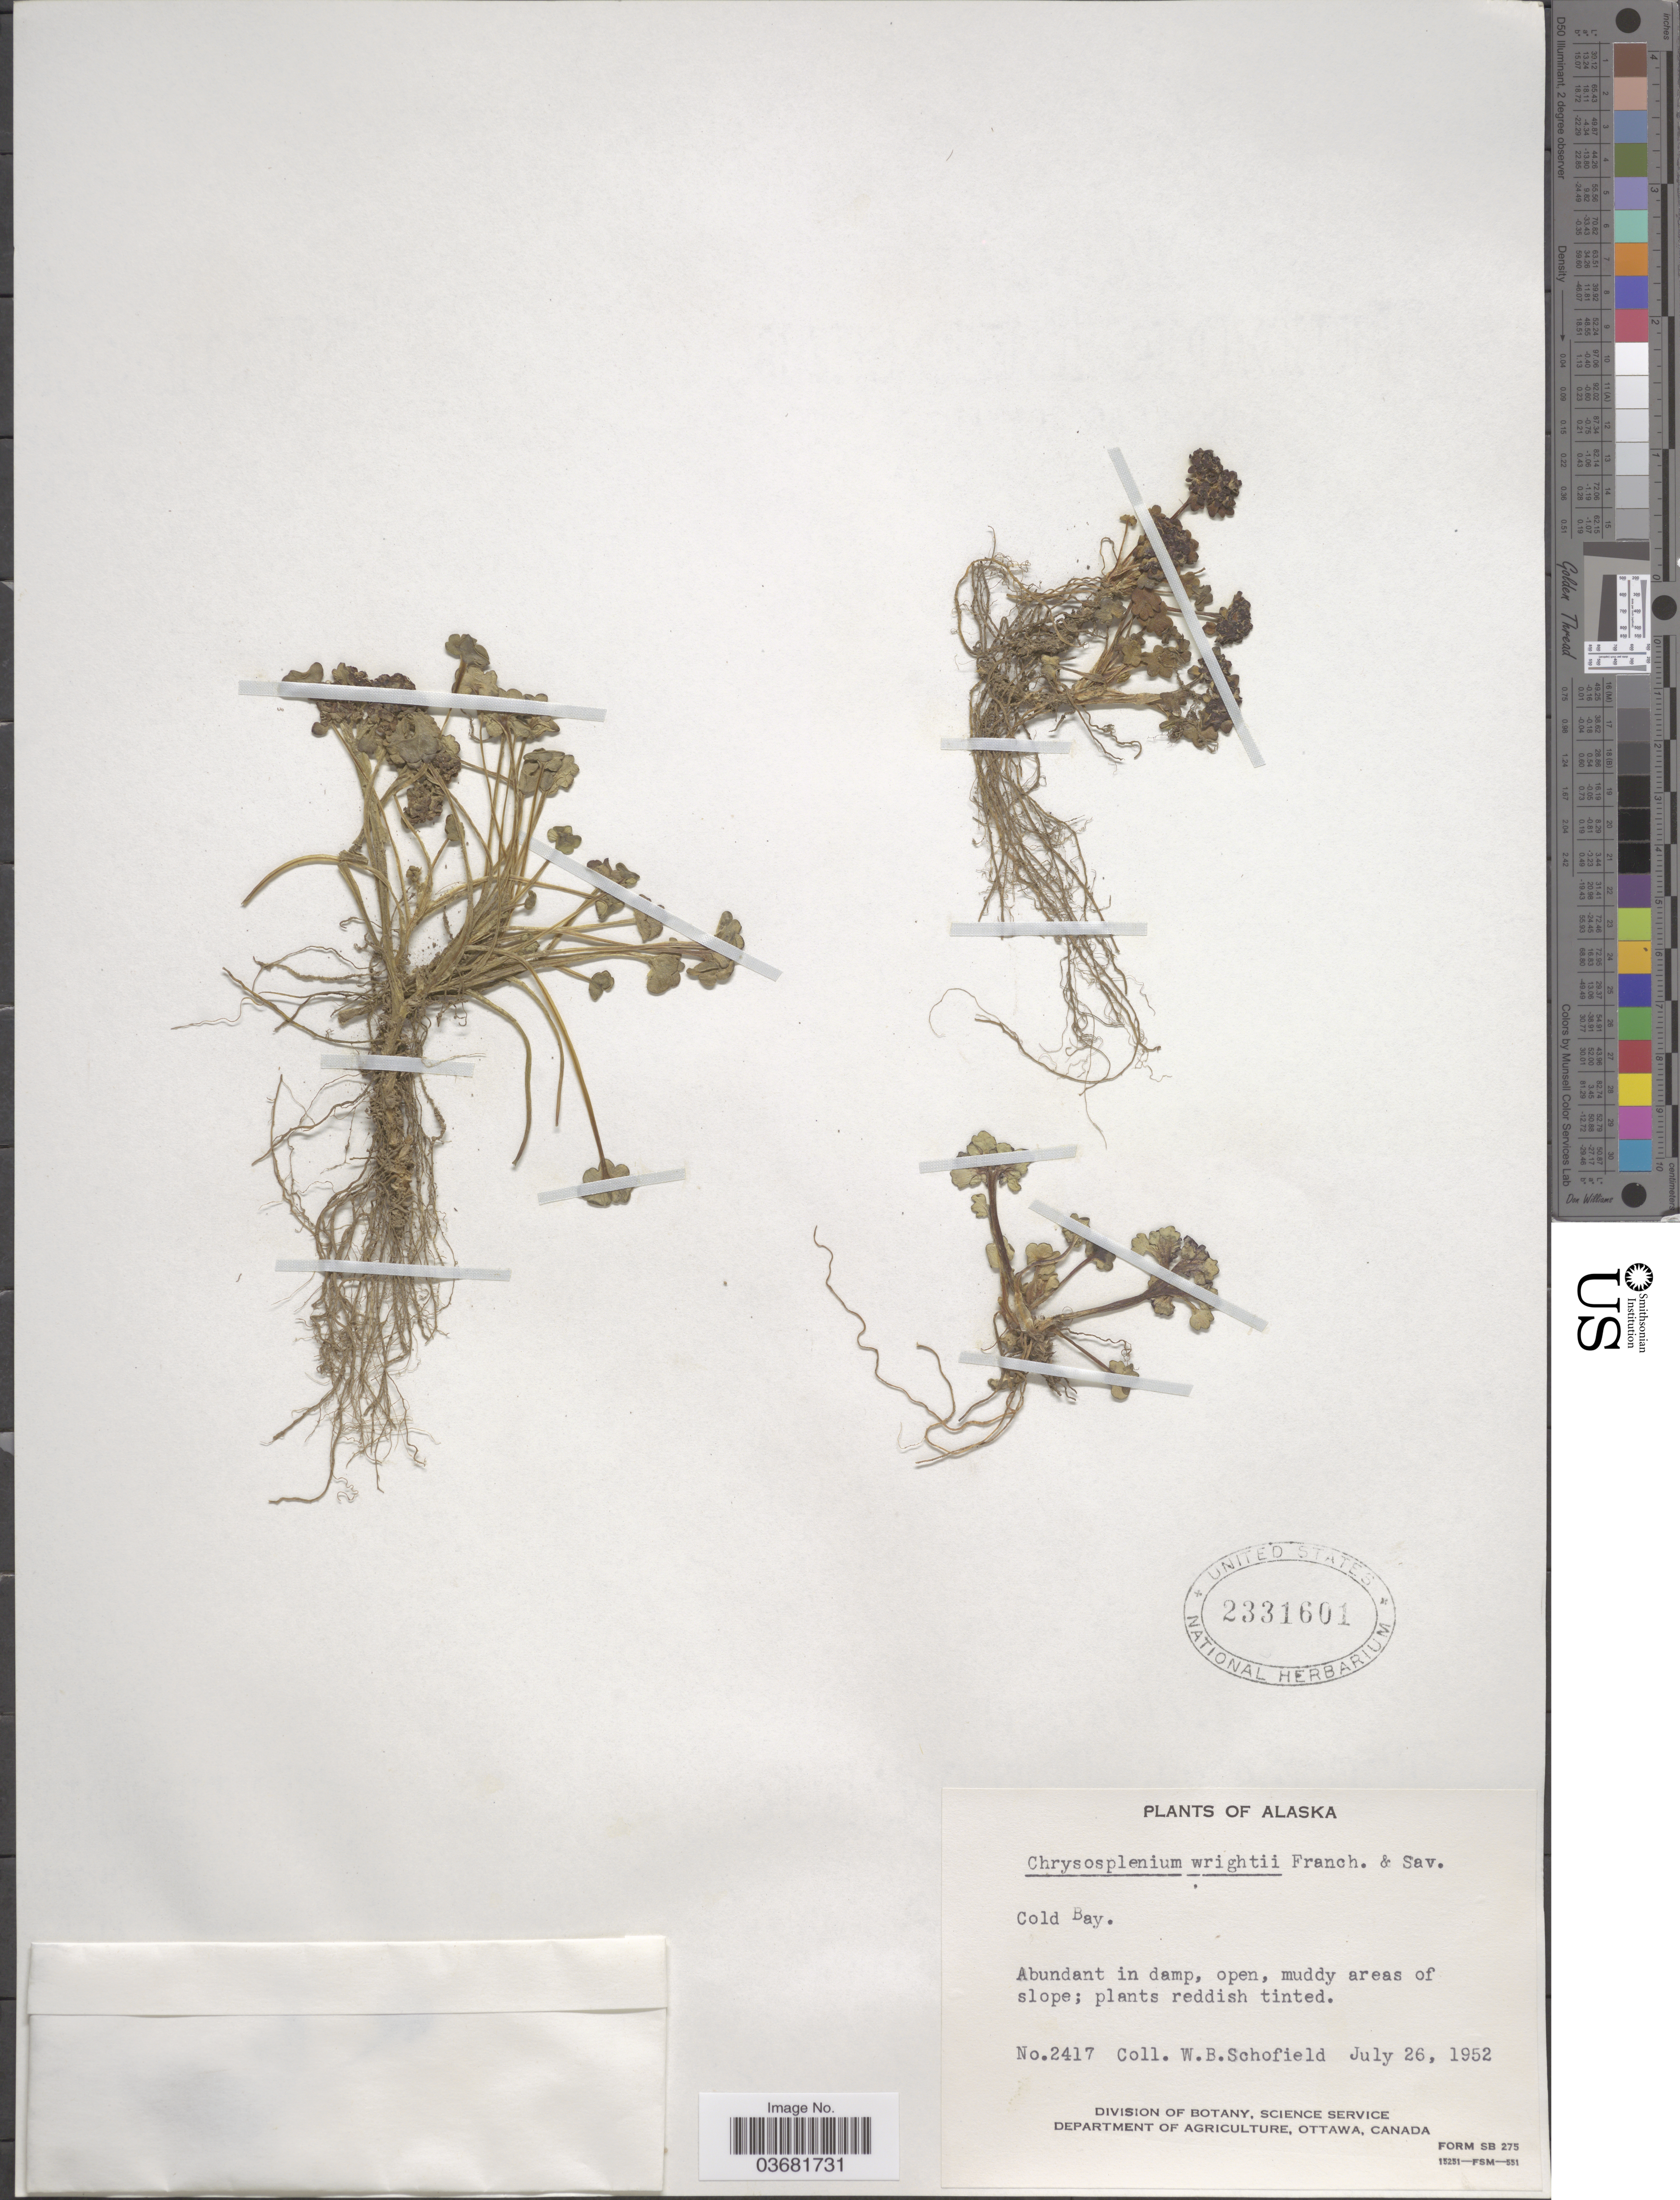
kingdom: Plantae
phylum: Tracheophyta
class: Magnoliopsida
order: Saxifragales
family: Saxifragaceae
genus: Chrysosplenium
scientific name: Chrysosplenium wrightii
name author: Franch. & Sav.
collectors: W. Schofield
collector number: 2417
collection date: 1952-07-26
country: United States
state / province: Alaska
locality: Cold Bay. Abundant in damp, open, muddy areas of slope.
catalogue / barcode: US 2331601